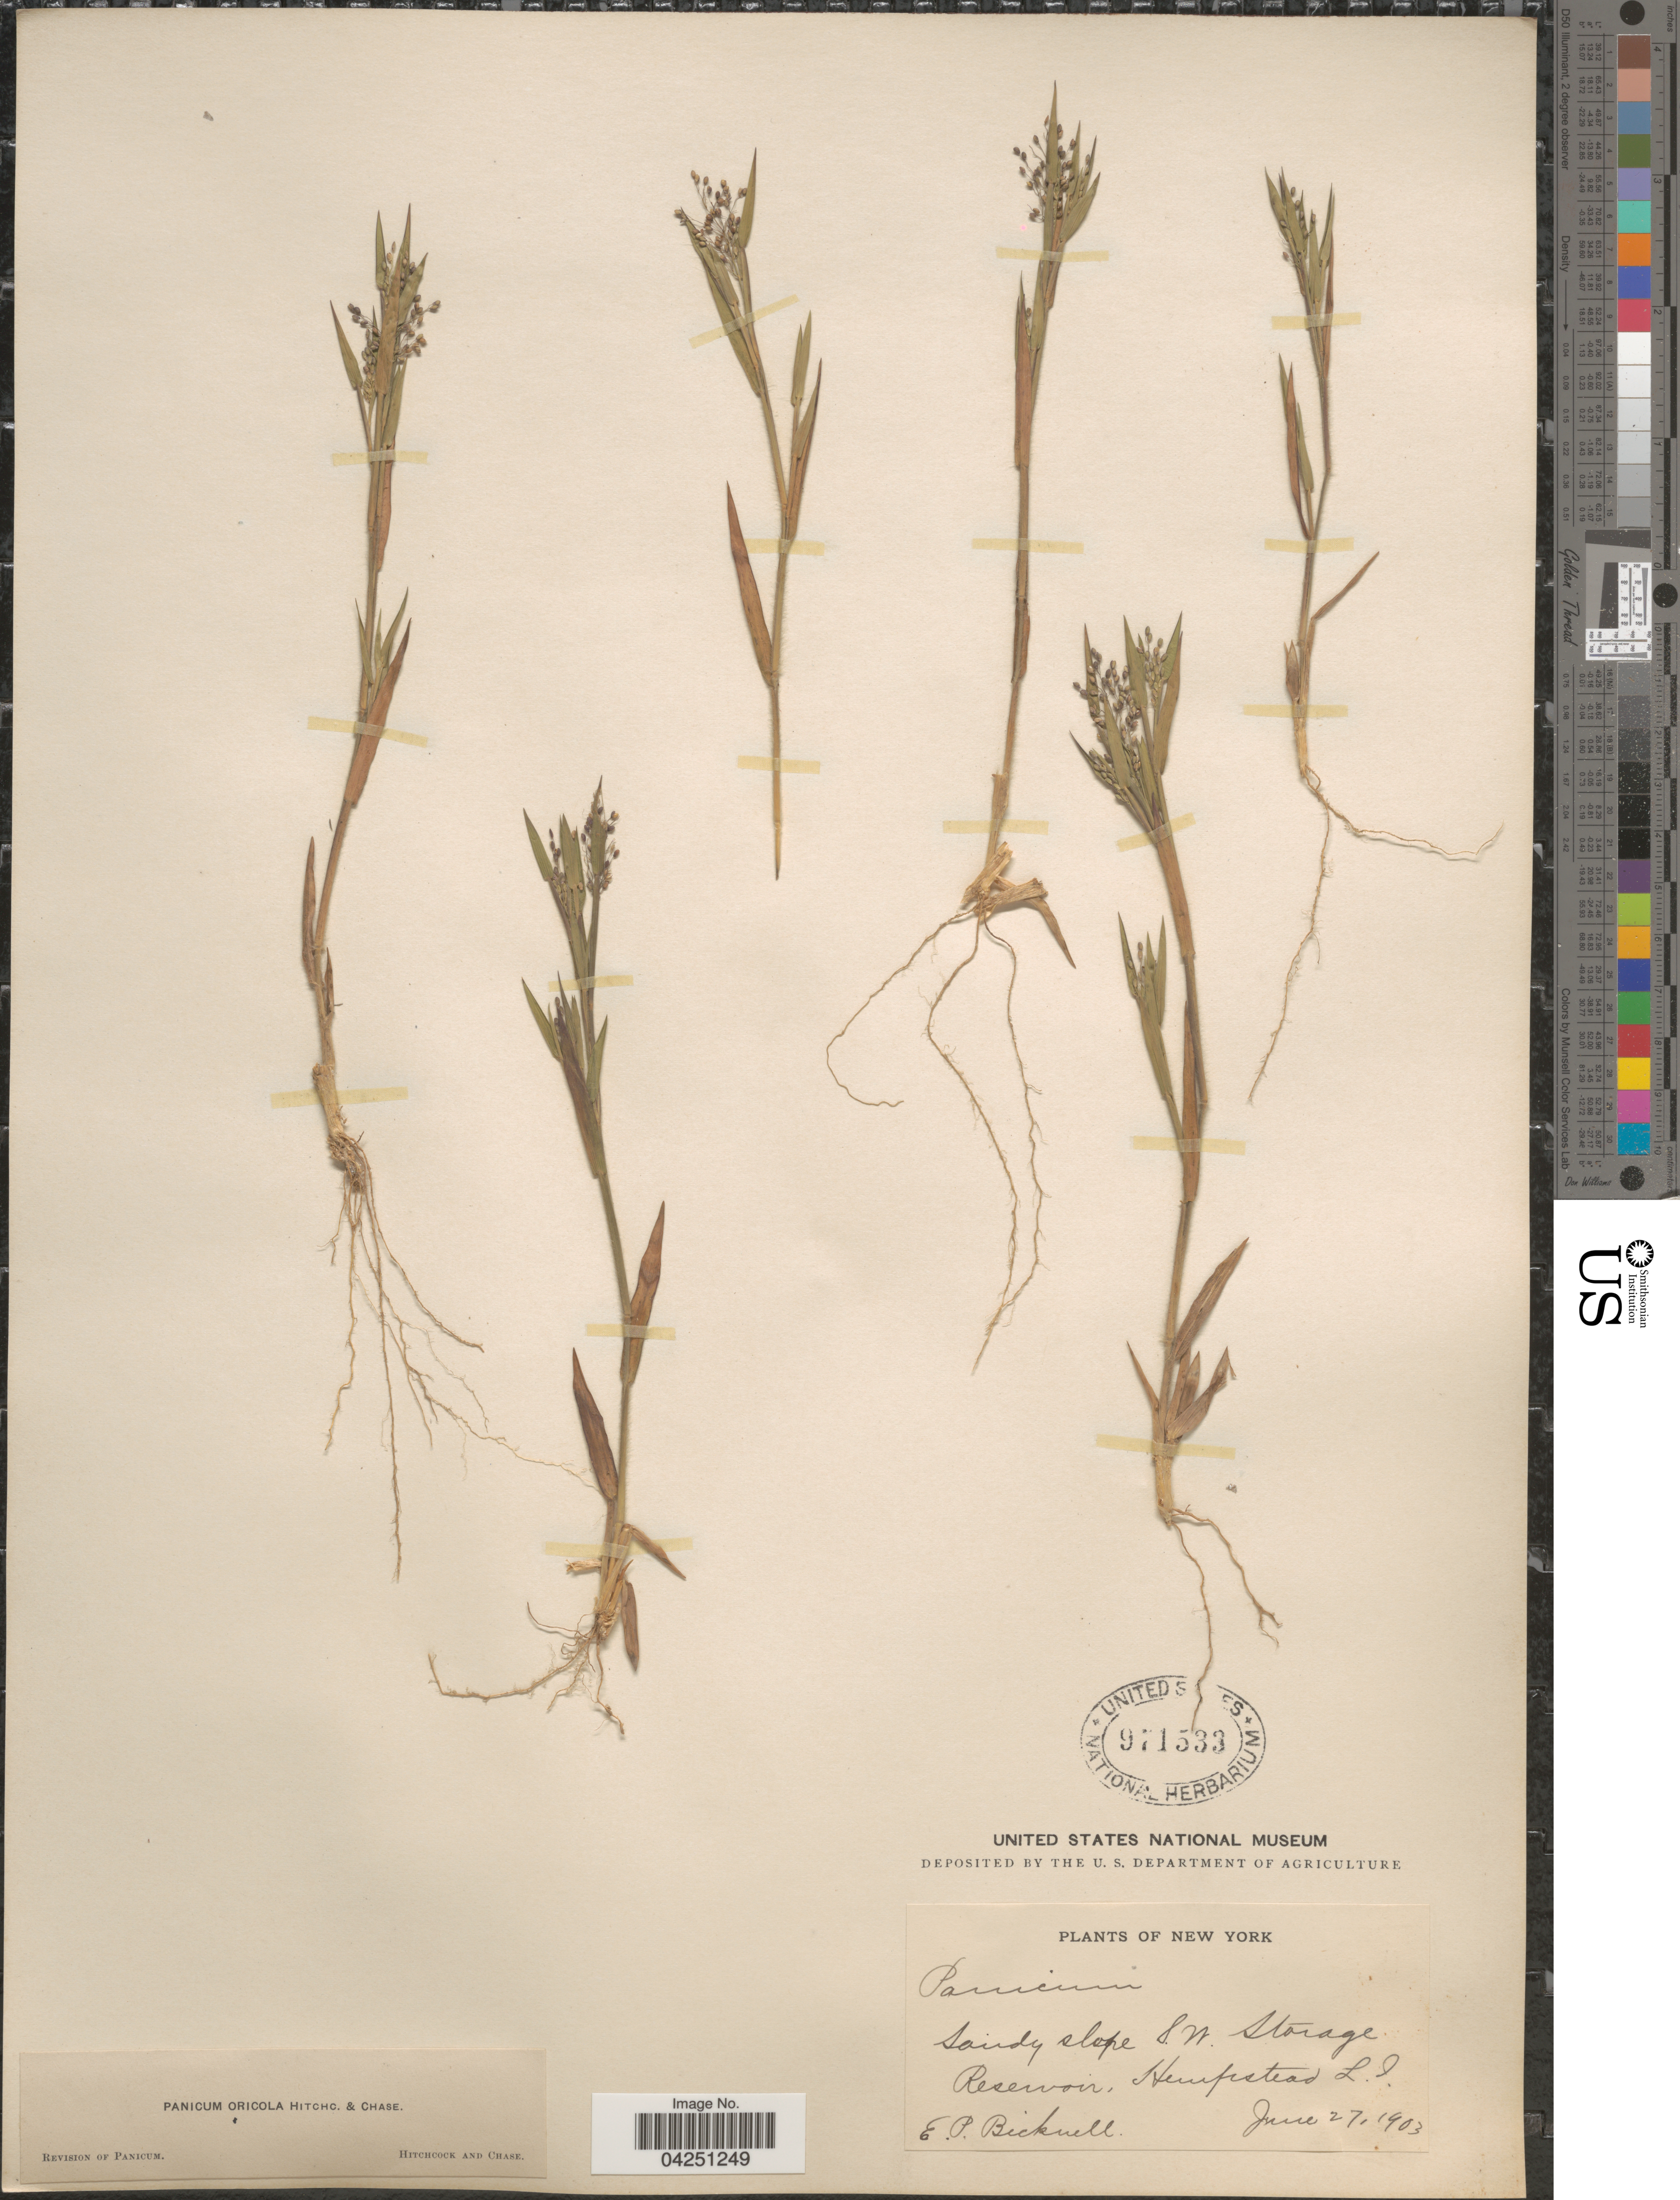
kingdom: Plantae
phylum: Tracheophyta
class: Liliopsida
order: Poales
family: Poaceae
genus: Dichanthelium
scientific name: Dichanthelium acuminatum var. acuminatum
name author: (Sw.) Gould & C.A. Clark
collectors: E. P. Bicknell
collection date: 1903-06-27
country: United States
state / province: New York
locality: Sandy slope S.W. Storage Reservoir, Hempstead L.I.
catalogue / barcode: US 971533